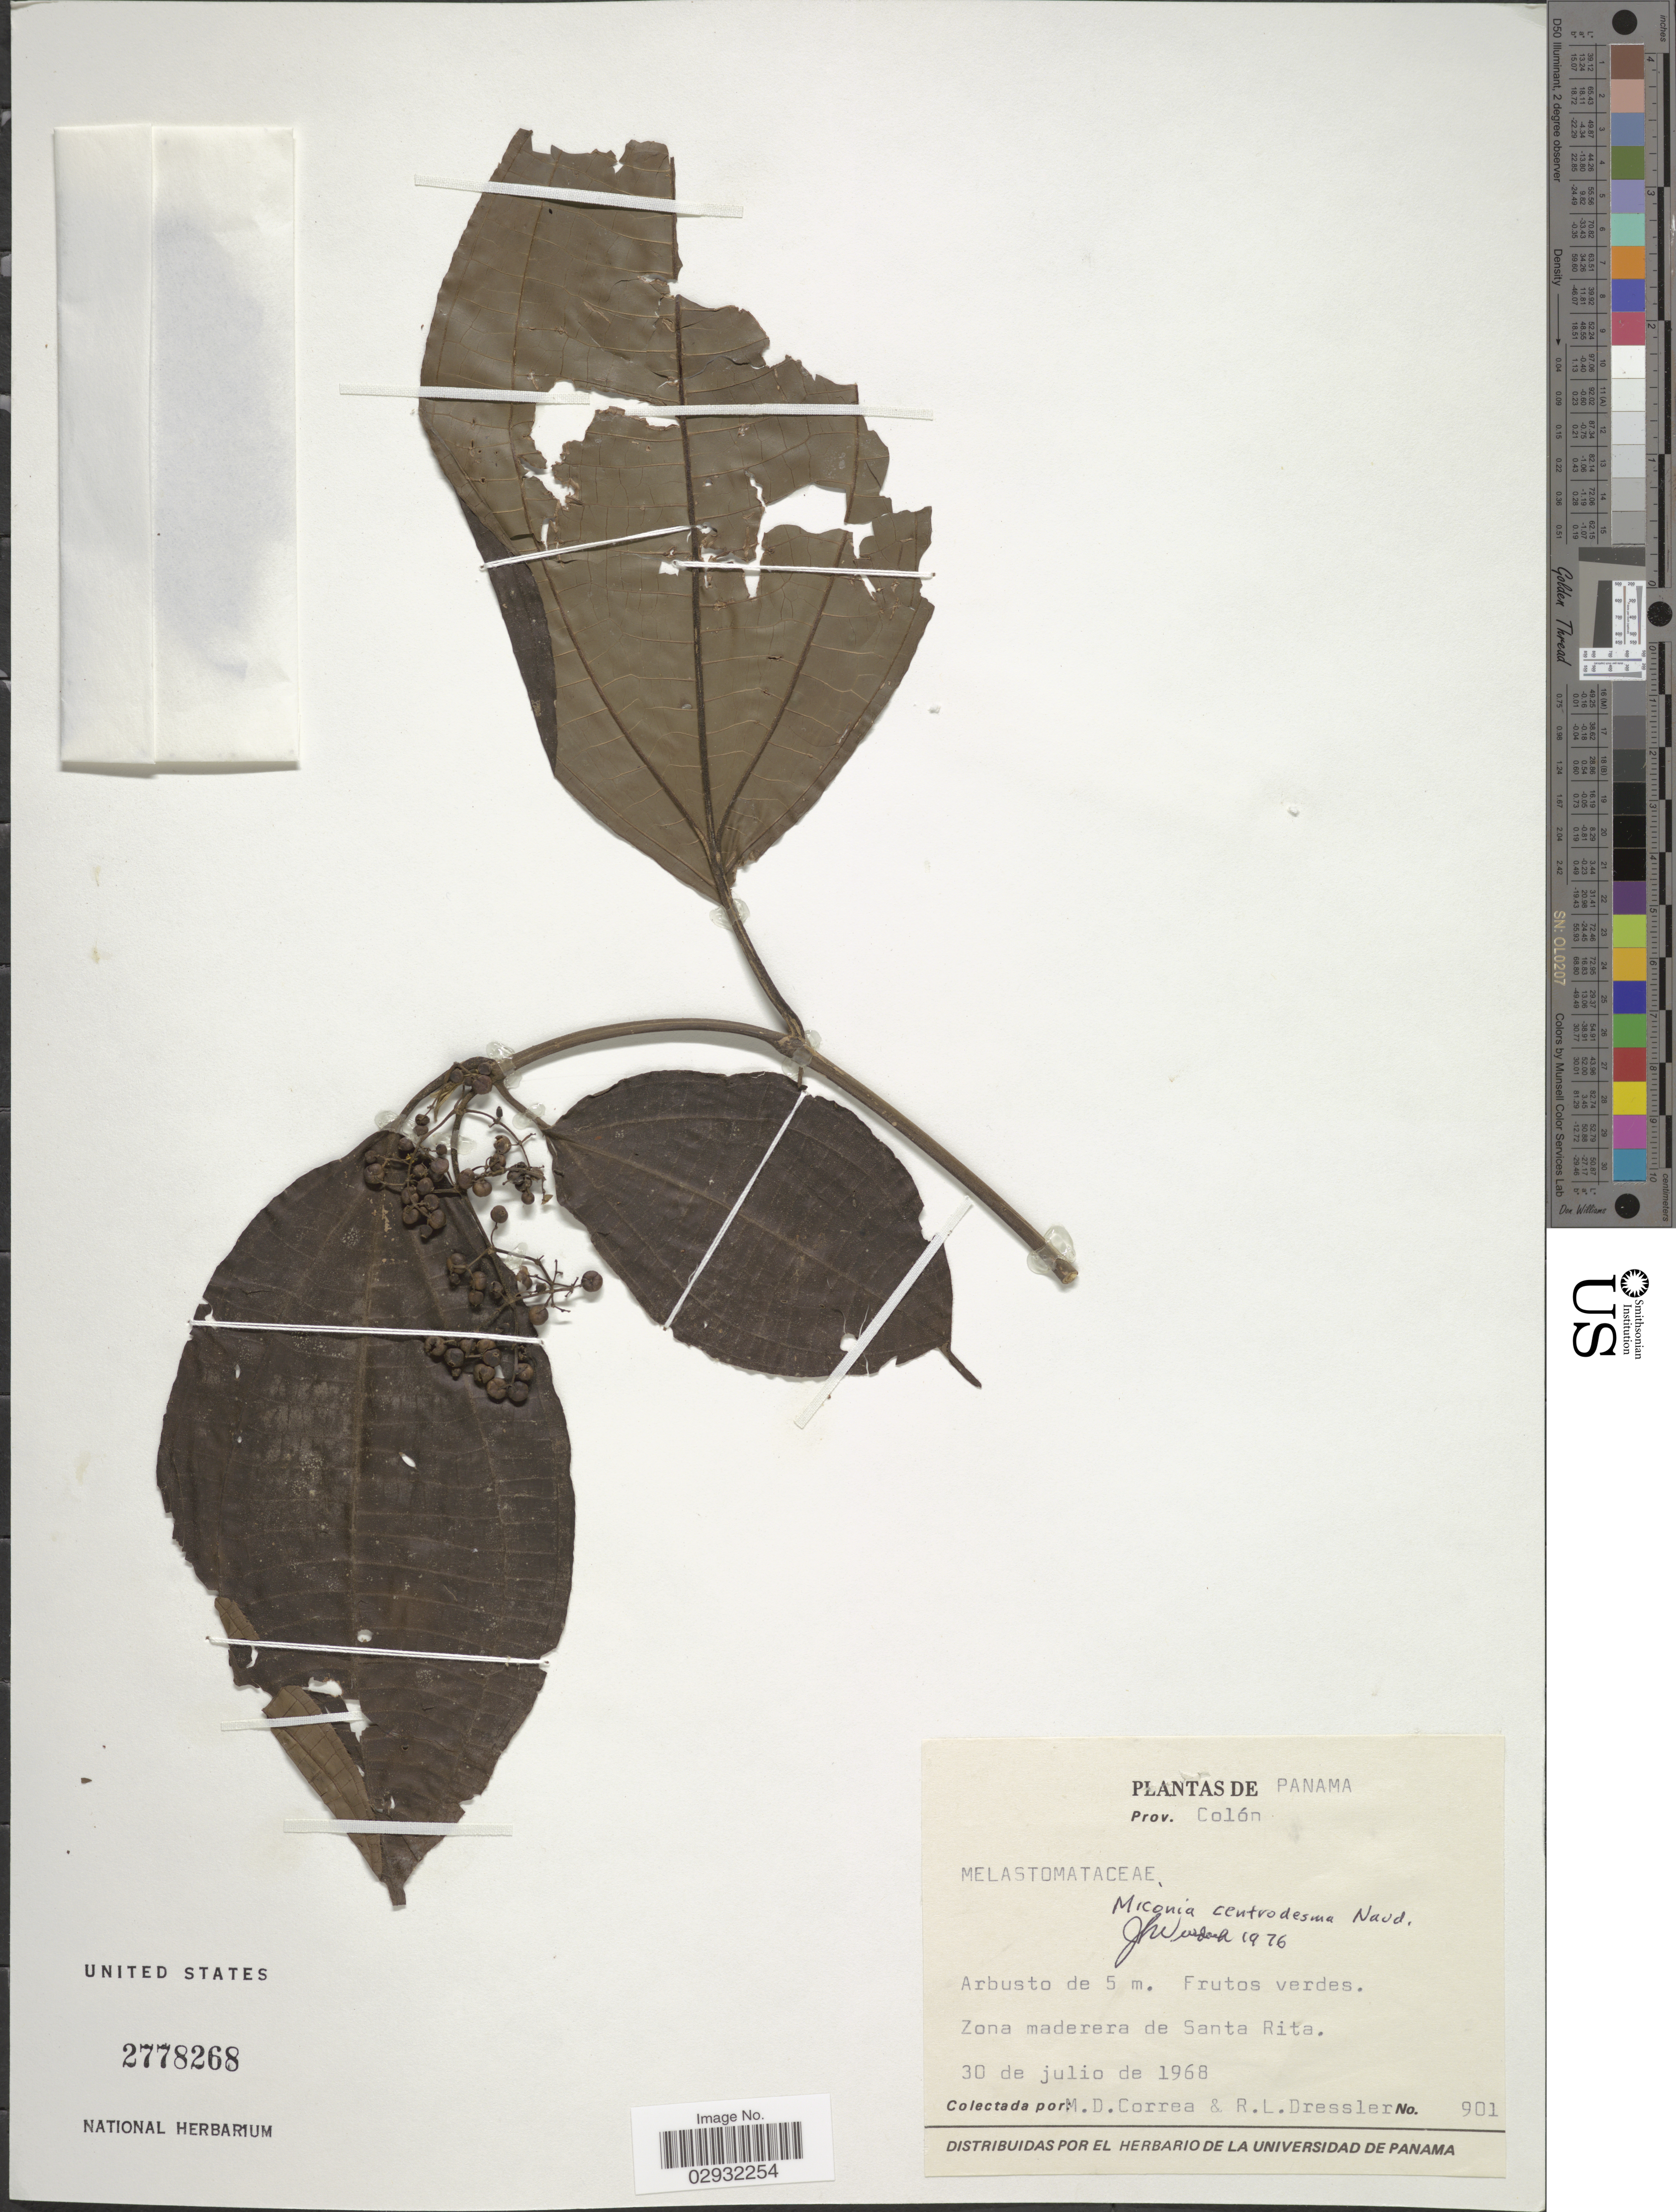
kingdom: Plantae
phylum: Tracheophyta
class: Magnoliopsida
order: Myrtales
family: Melastomataceae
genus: Miconia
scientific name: Miconia centrodesma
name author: Naudin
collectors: M. D. Corrêa-A. & R. Dressler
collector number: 901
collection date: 1968-07-30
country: Panama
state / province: Colón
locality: Zona maderera de Santa Rita.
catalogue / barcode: US 2778268